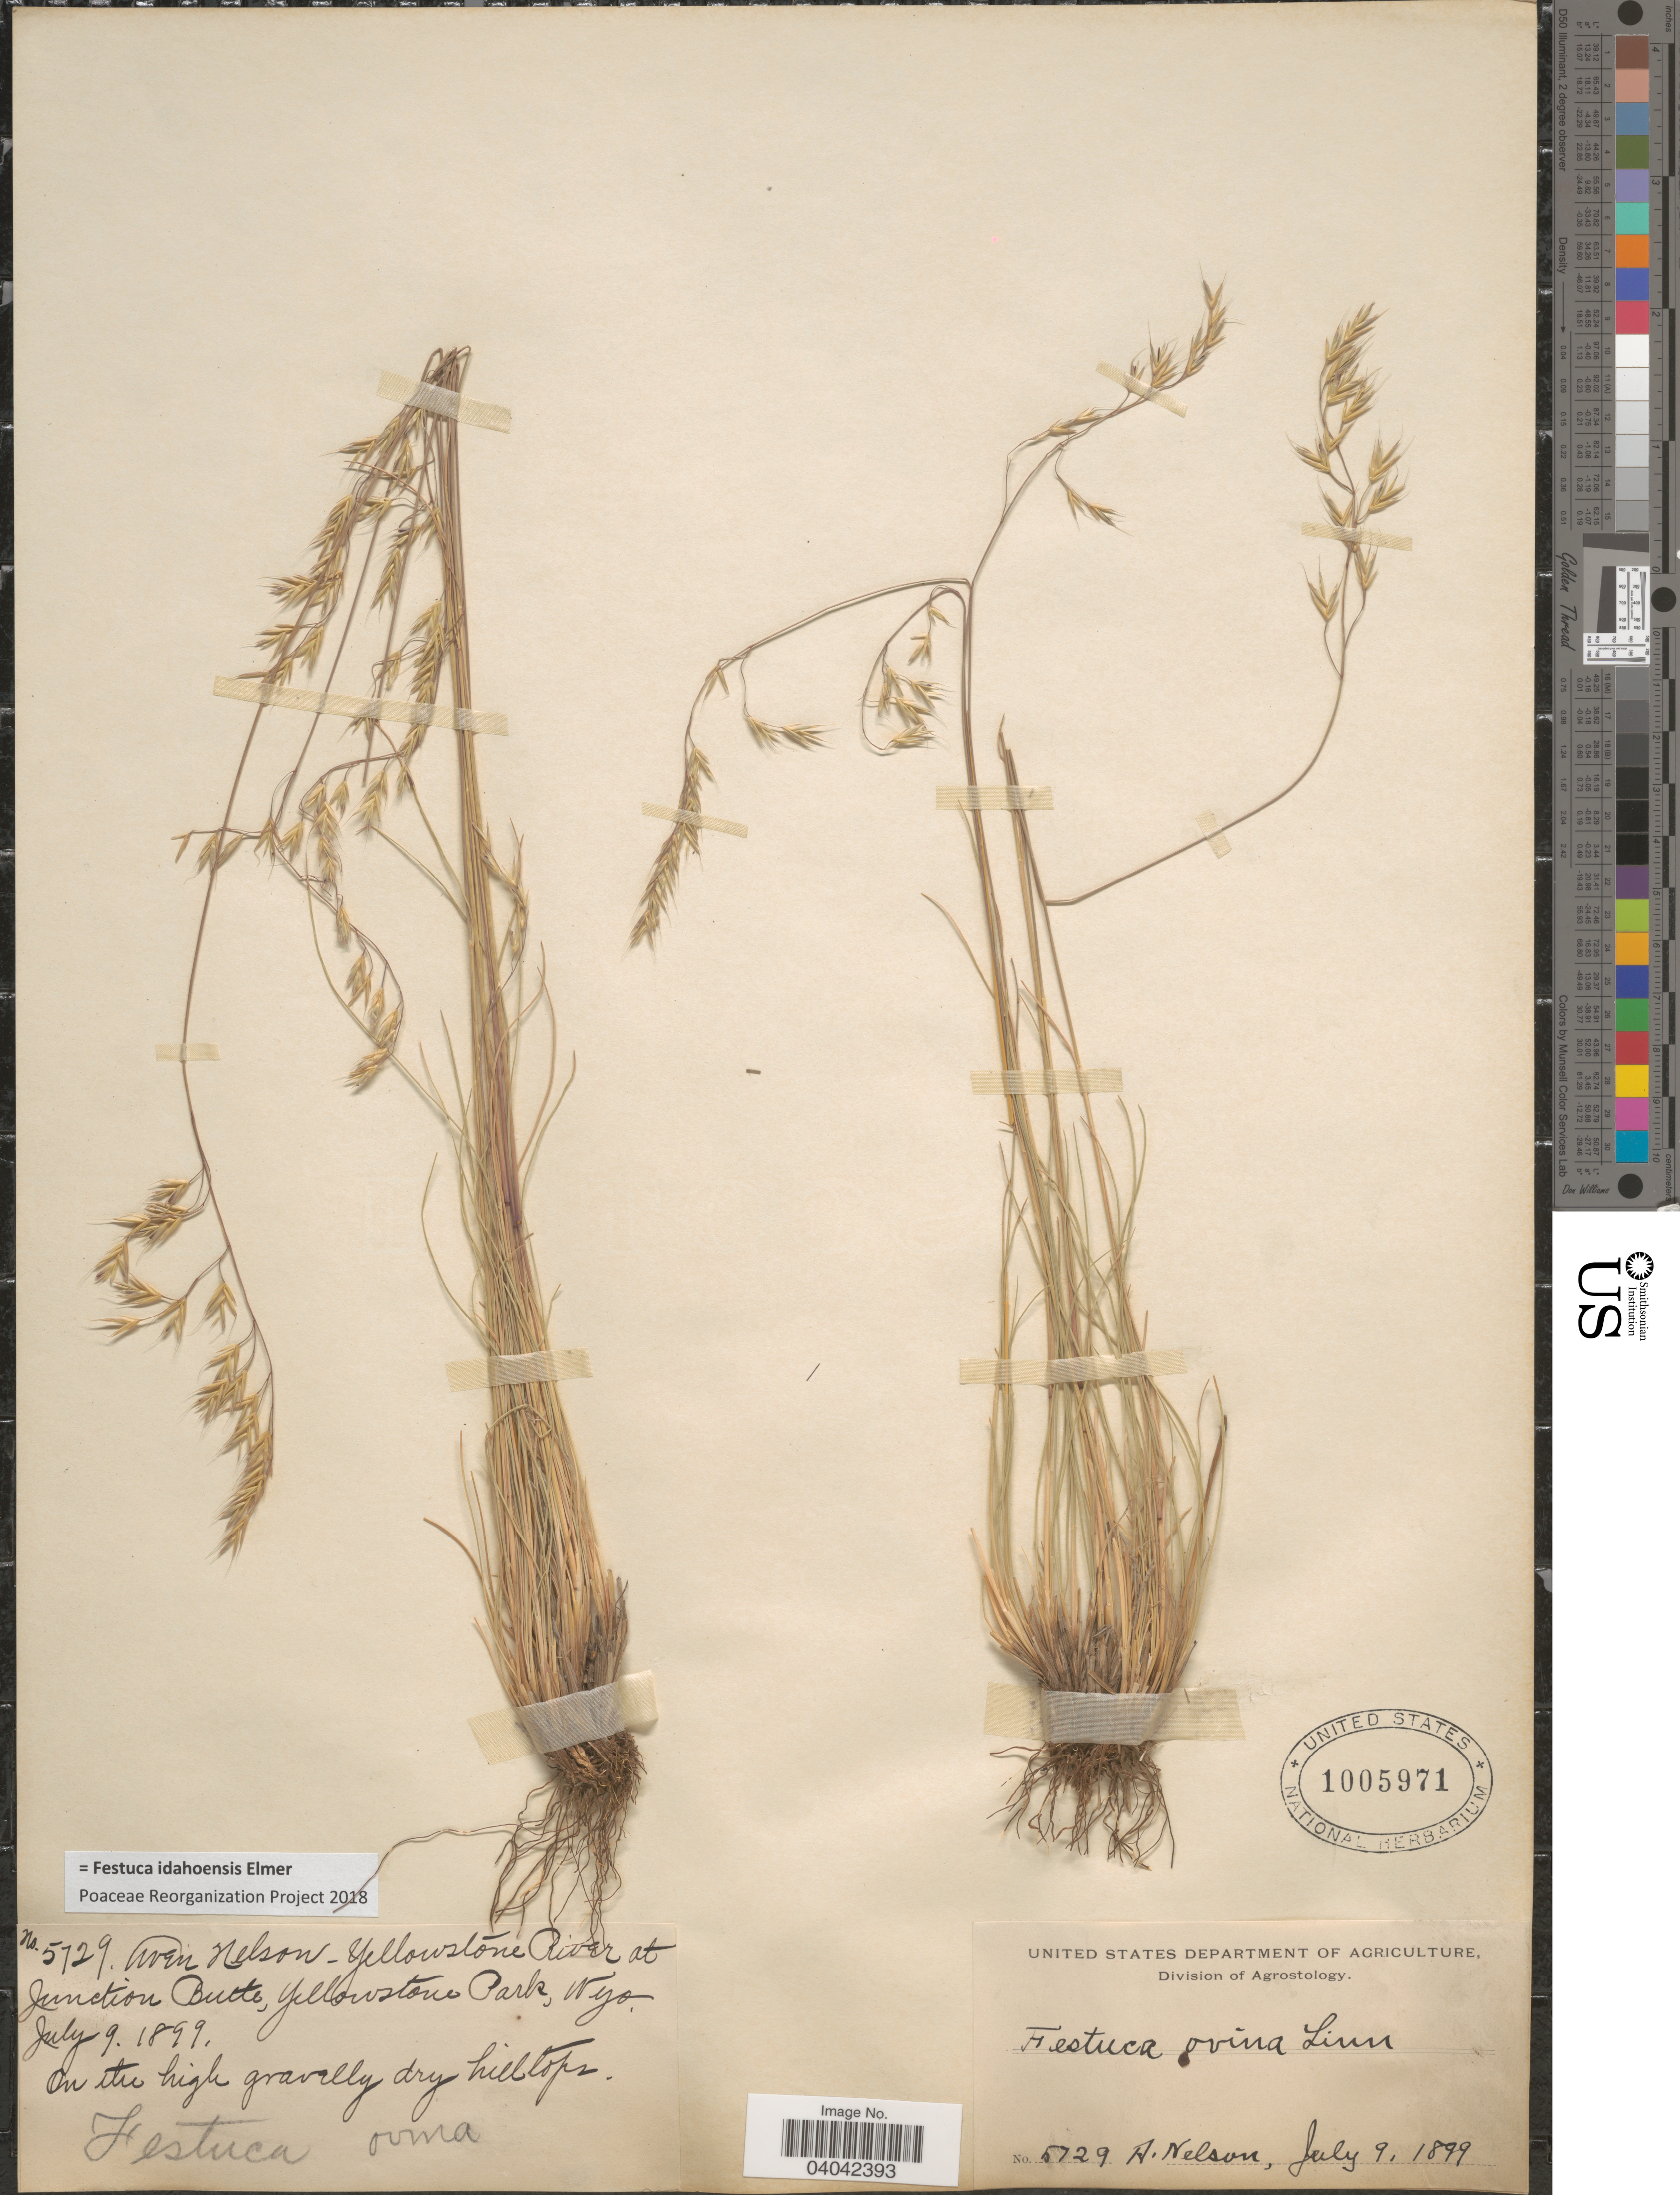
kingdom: Plantae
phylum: Tracheophyta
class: Liliopsida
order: Poales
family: Poaceae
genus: Festuca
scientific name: Festuca idahoensis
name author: Elmer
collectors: A. Nelson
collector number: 5729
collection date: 1899-07-09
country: United States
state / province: Wyoming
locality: Yellowstone River at Junction Butte, Yellowstone Park.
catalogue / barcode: US 1005971